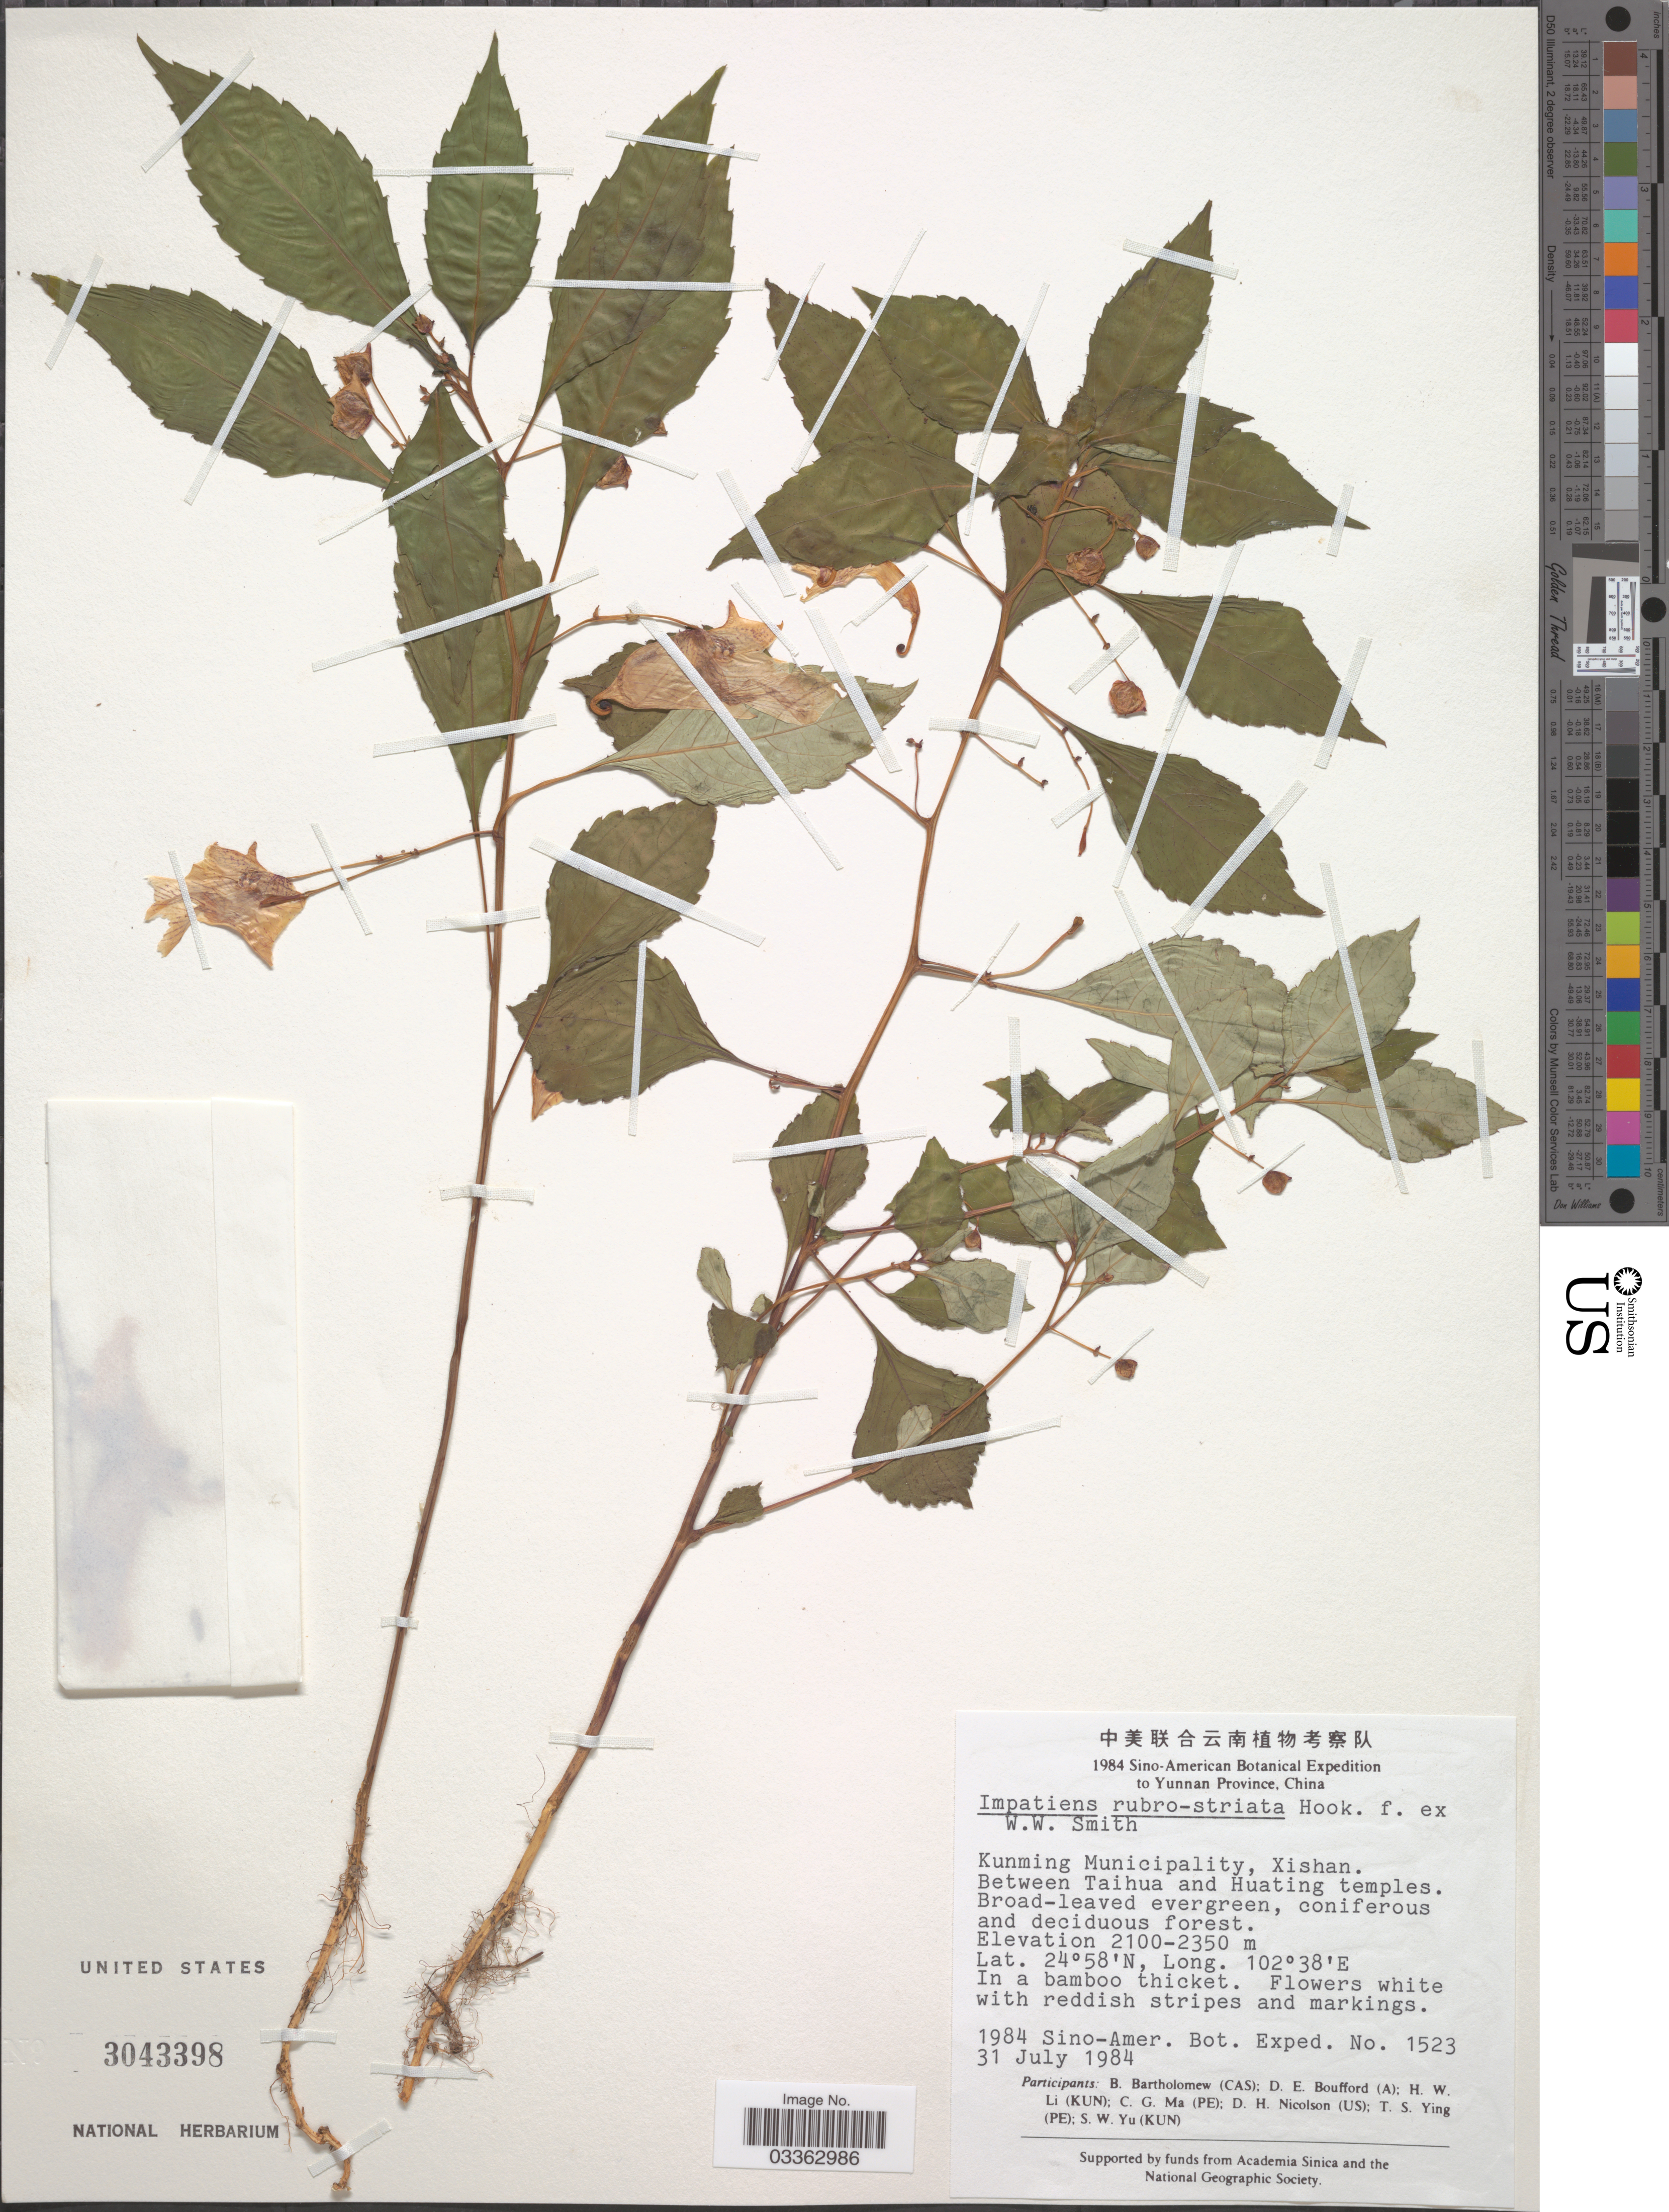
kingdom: Plantae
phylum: Tracheophyta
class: Magnoliopsida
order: Ericales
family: Balsaminaceae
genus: Impatiens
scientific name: Impatiens rubrostriata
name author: Hook. f.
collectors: Sino-Amer. Bot. Exped. 1984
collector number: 1523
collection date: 1984-07-31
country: China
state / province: Yunnan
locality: Kunming Municipality, Xishan. Between Taihua and Huating temples.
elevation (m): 2100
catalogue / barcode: US 3043398